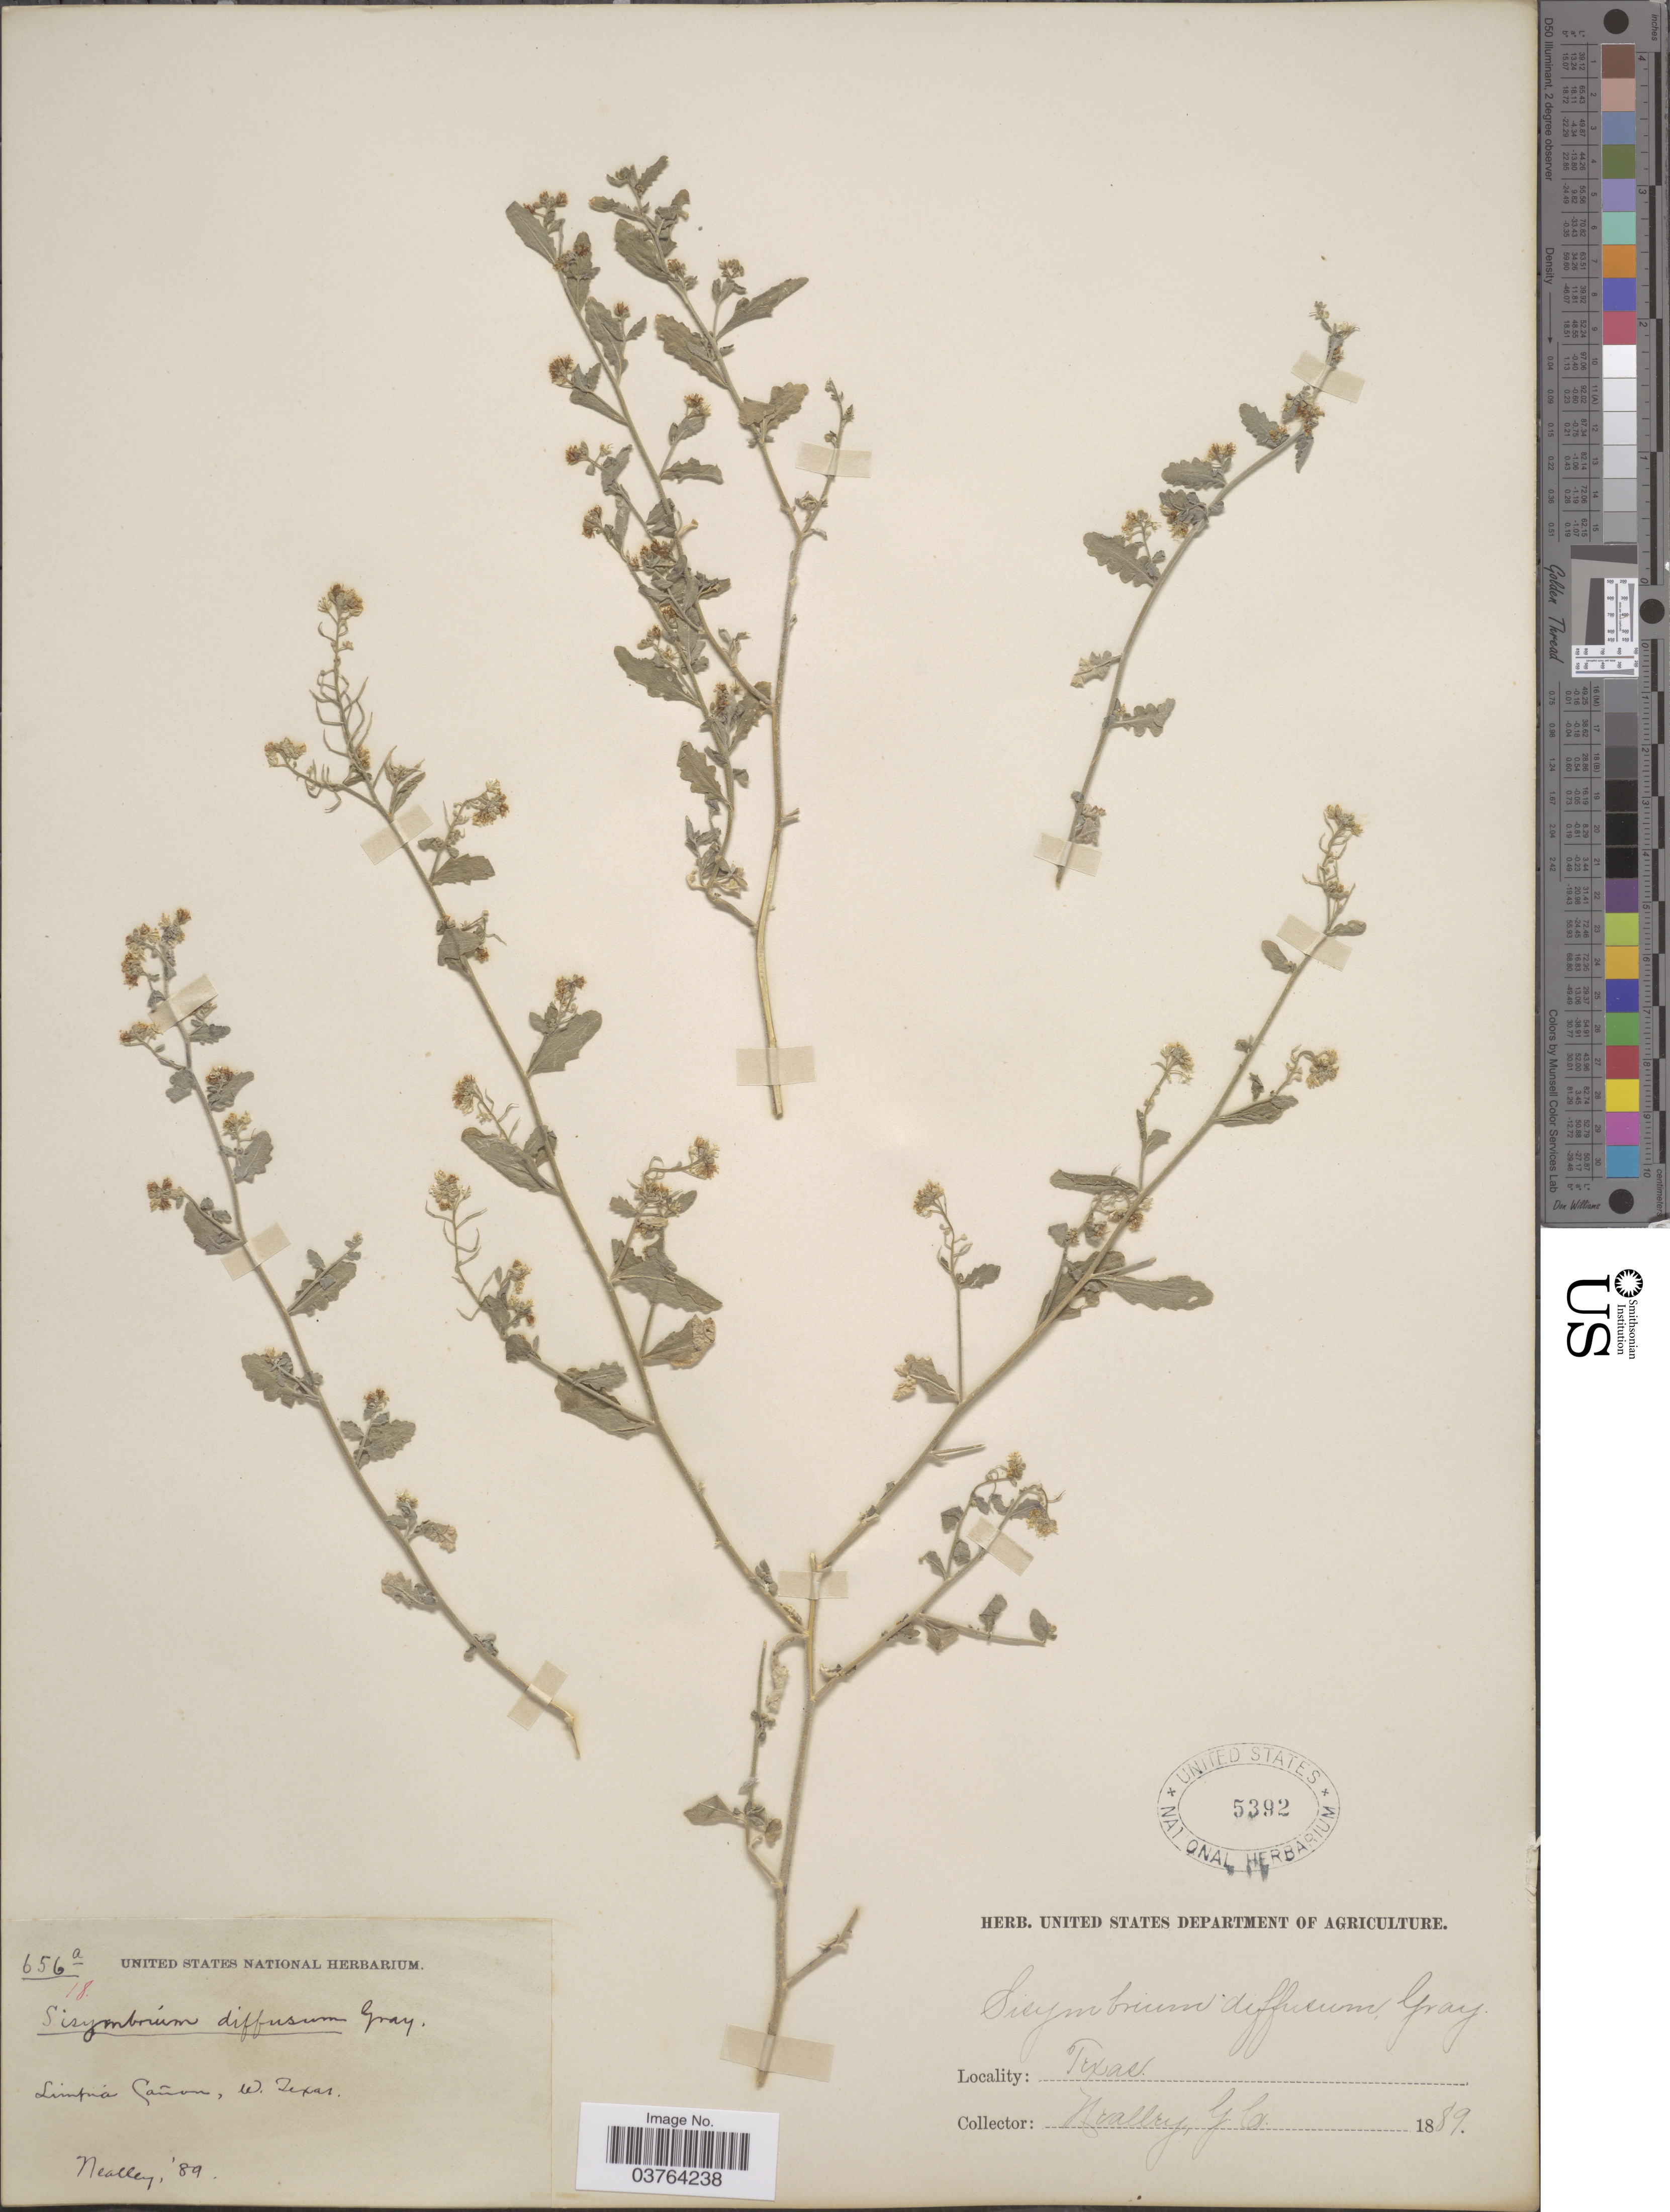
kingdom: Plantae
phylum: Tracheophyta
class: Magnoliopsida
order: Brassicales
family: Brassicaceae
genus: Halimolobos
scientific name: Halimolobos diffusa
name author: (A. Gray) O.E. Schulz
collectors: G. C. Nealley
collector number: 656a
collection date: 1889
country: United States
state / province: Texas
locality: Limpia Cañon, W. Texas.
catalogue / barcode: US 5392